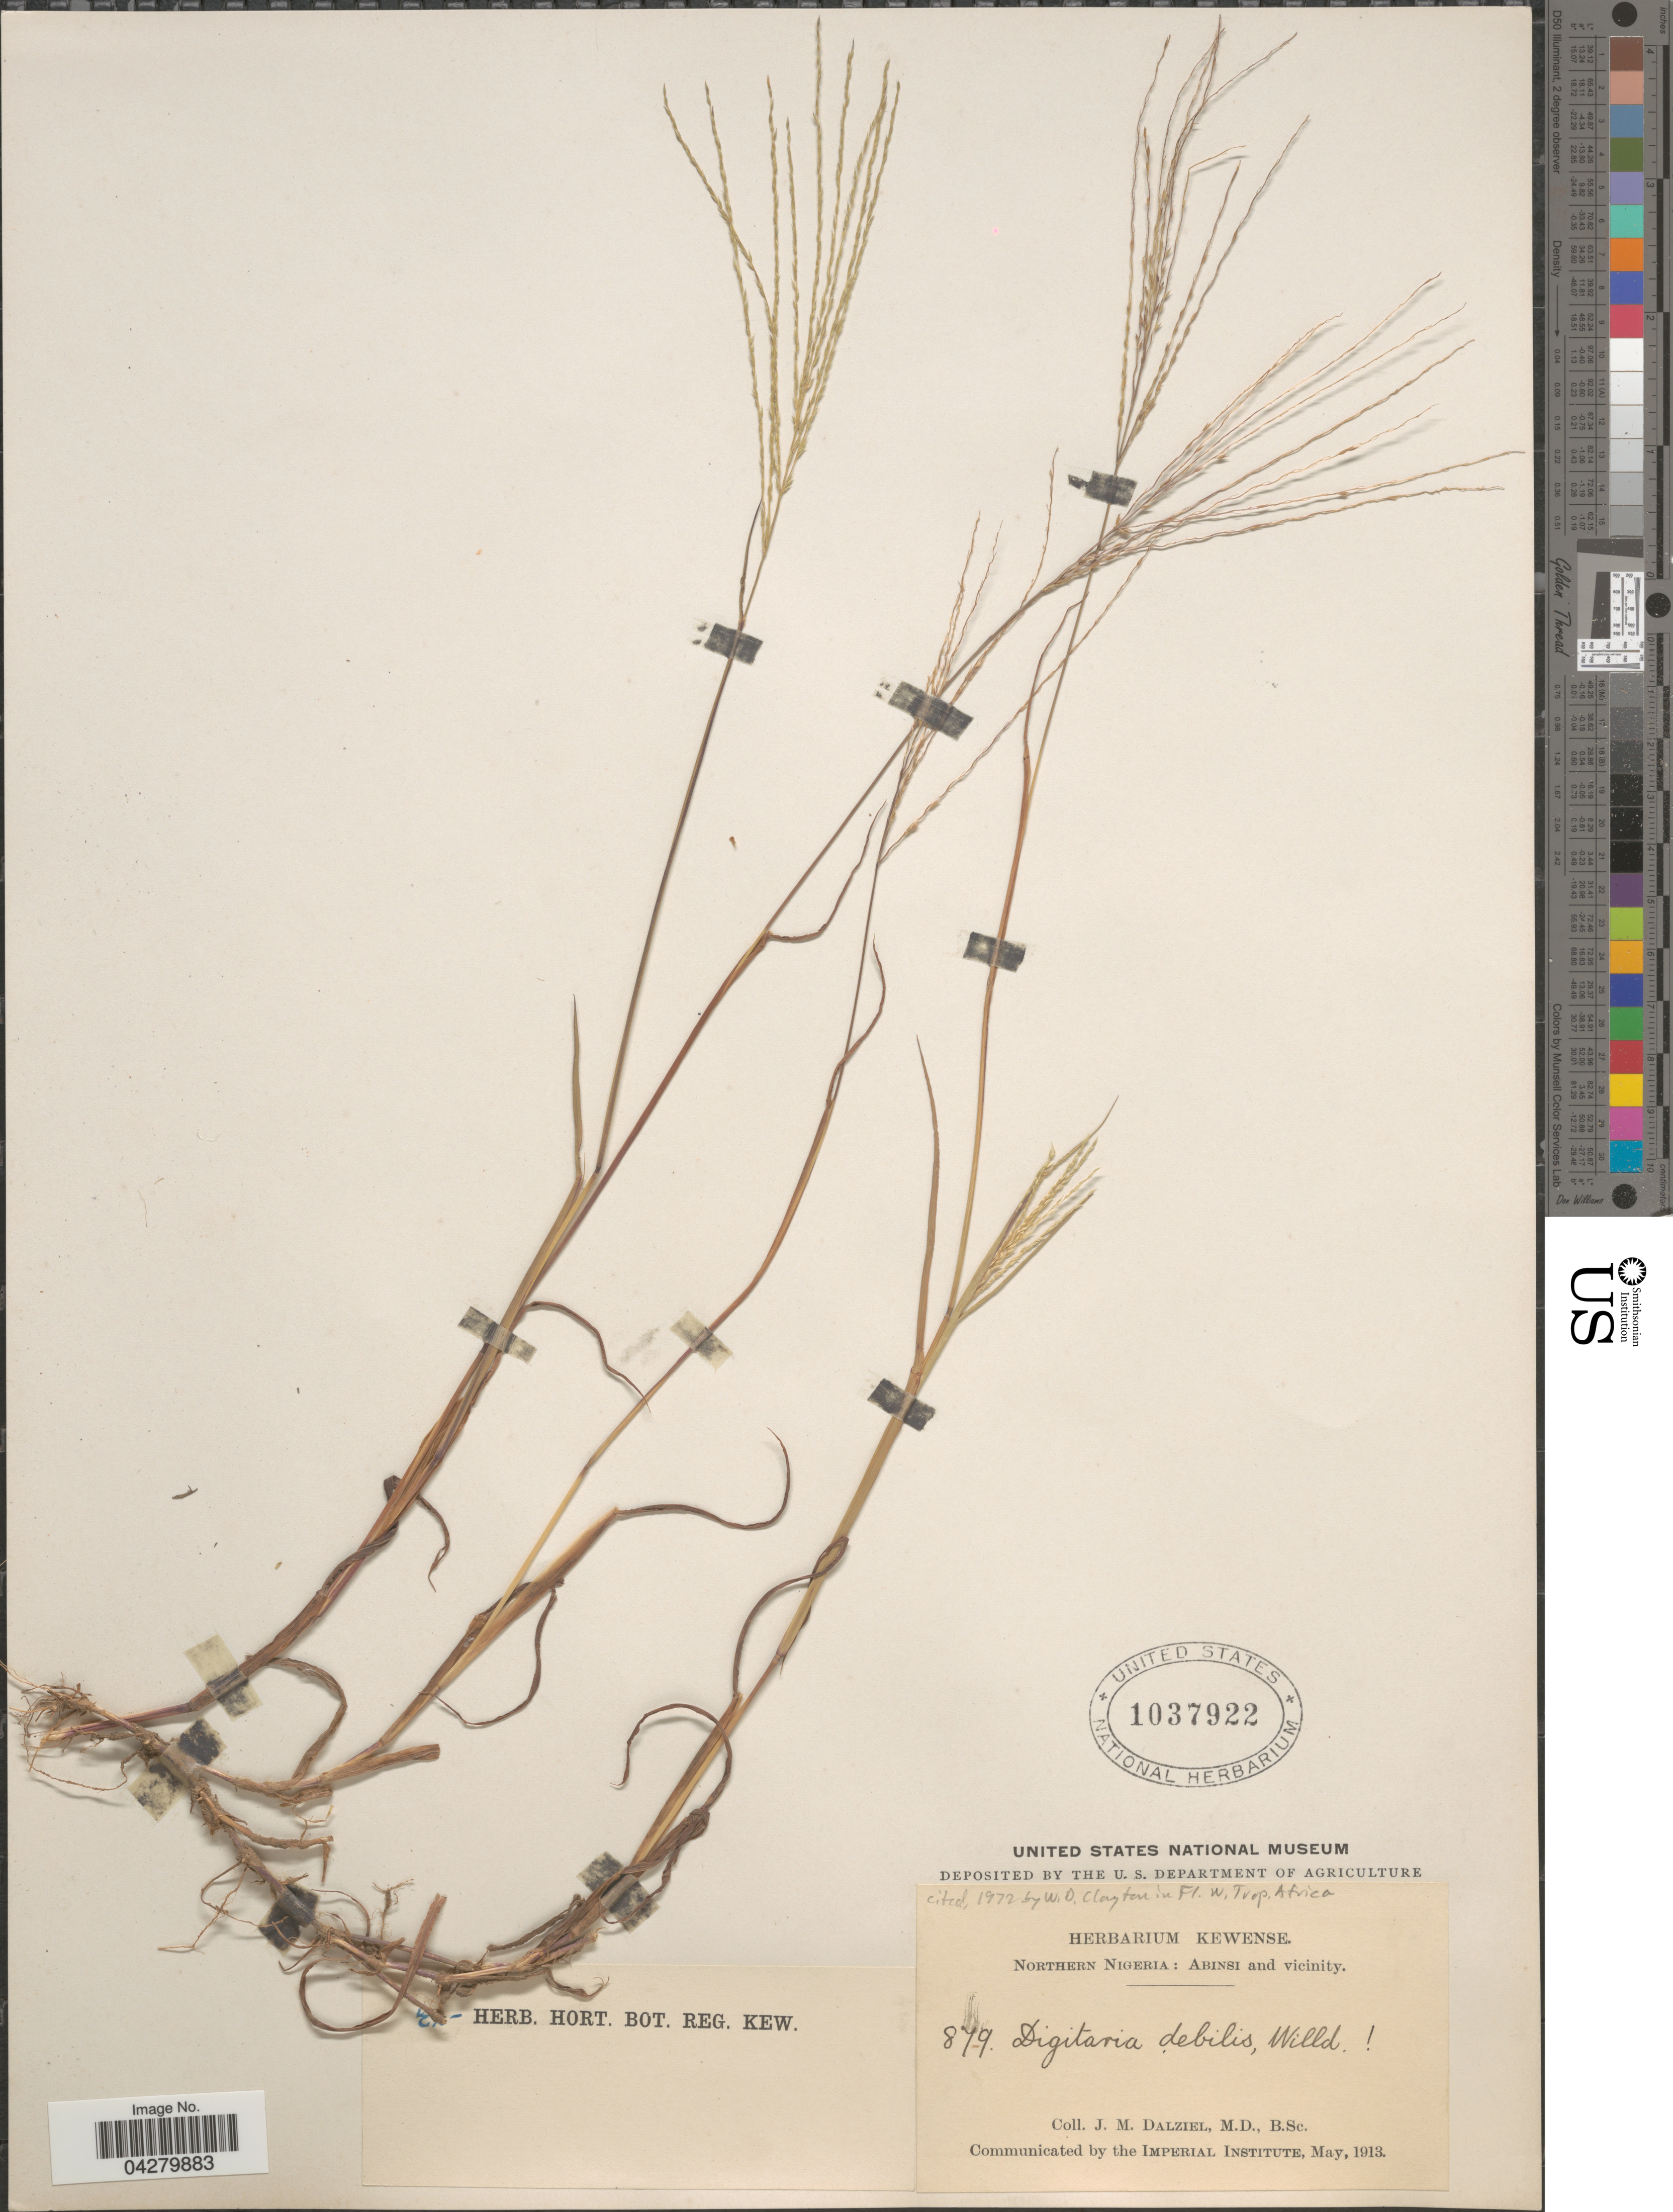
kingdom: Plantae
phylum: Tracheophyta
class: Liliopsida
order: Poales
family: Poaceae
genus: Digitaria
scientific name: Digitaria debilis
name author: (Desf.) Willd.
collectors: J. Dalziel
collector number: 879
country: Nigeria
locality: Northern Nigeria: Abinsi and vicinity.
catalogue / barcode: US 1037922